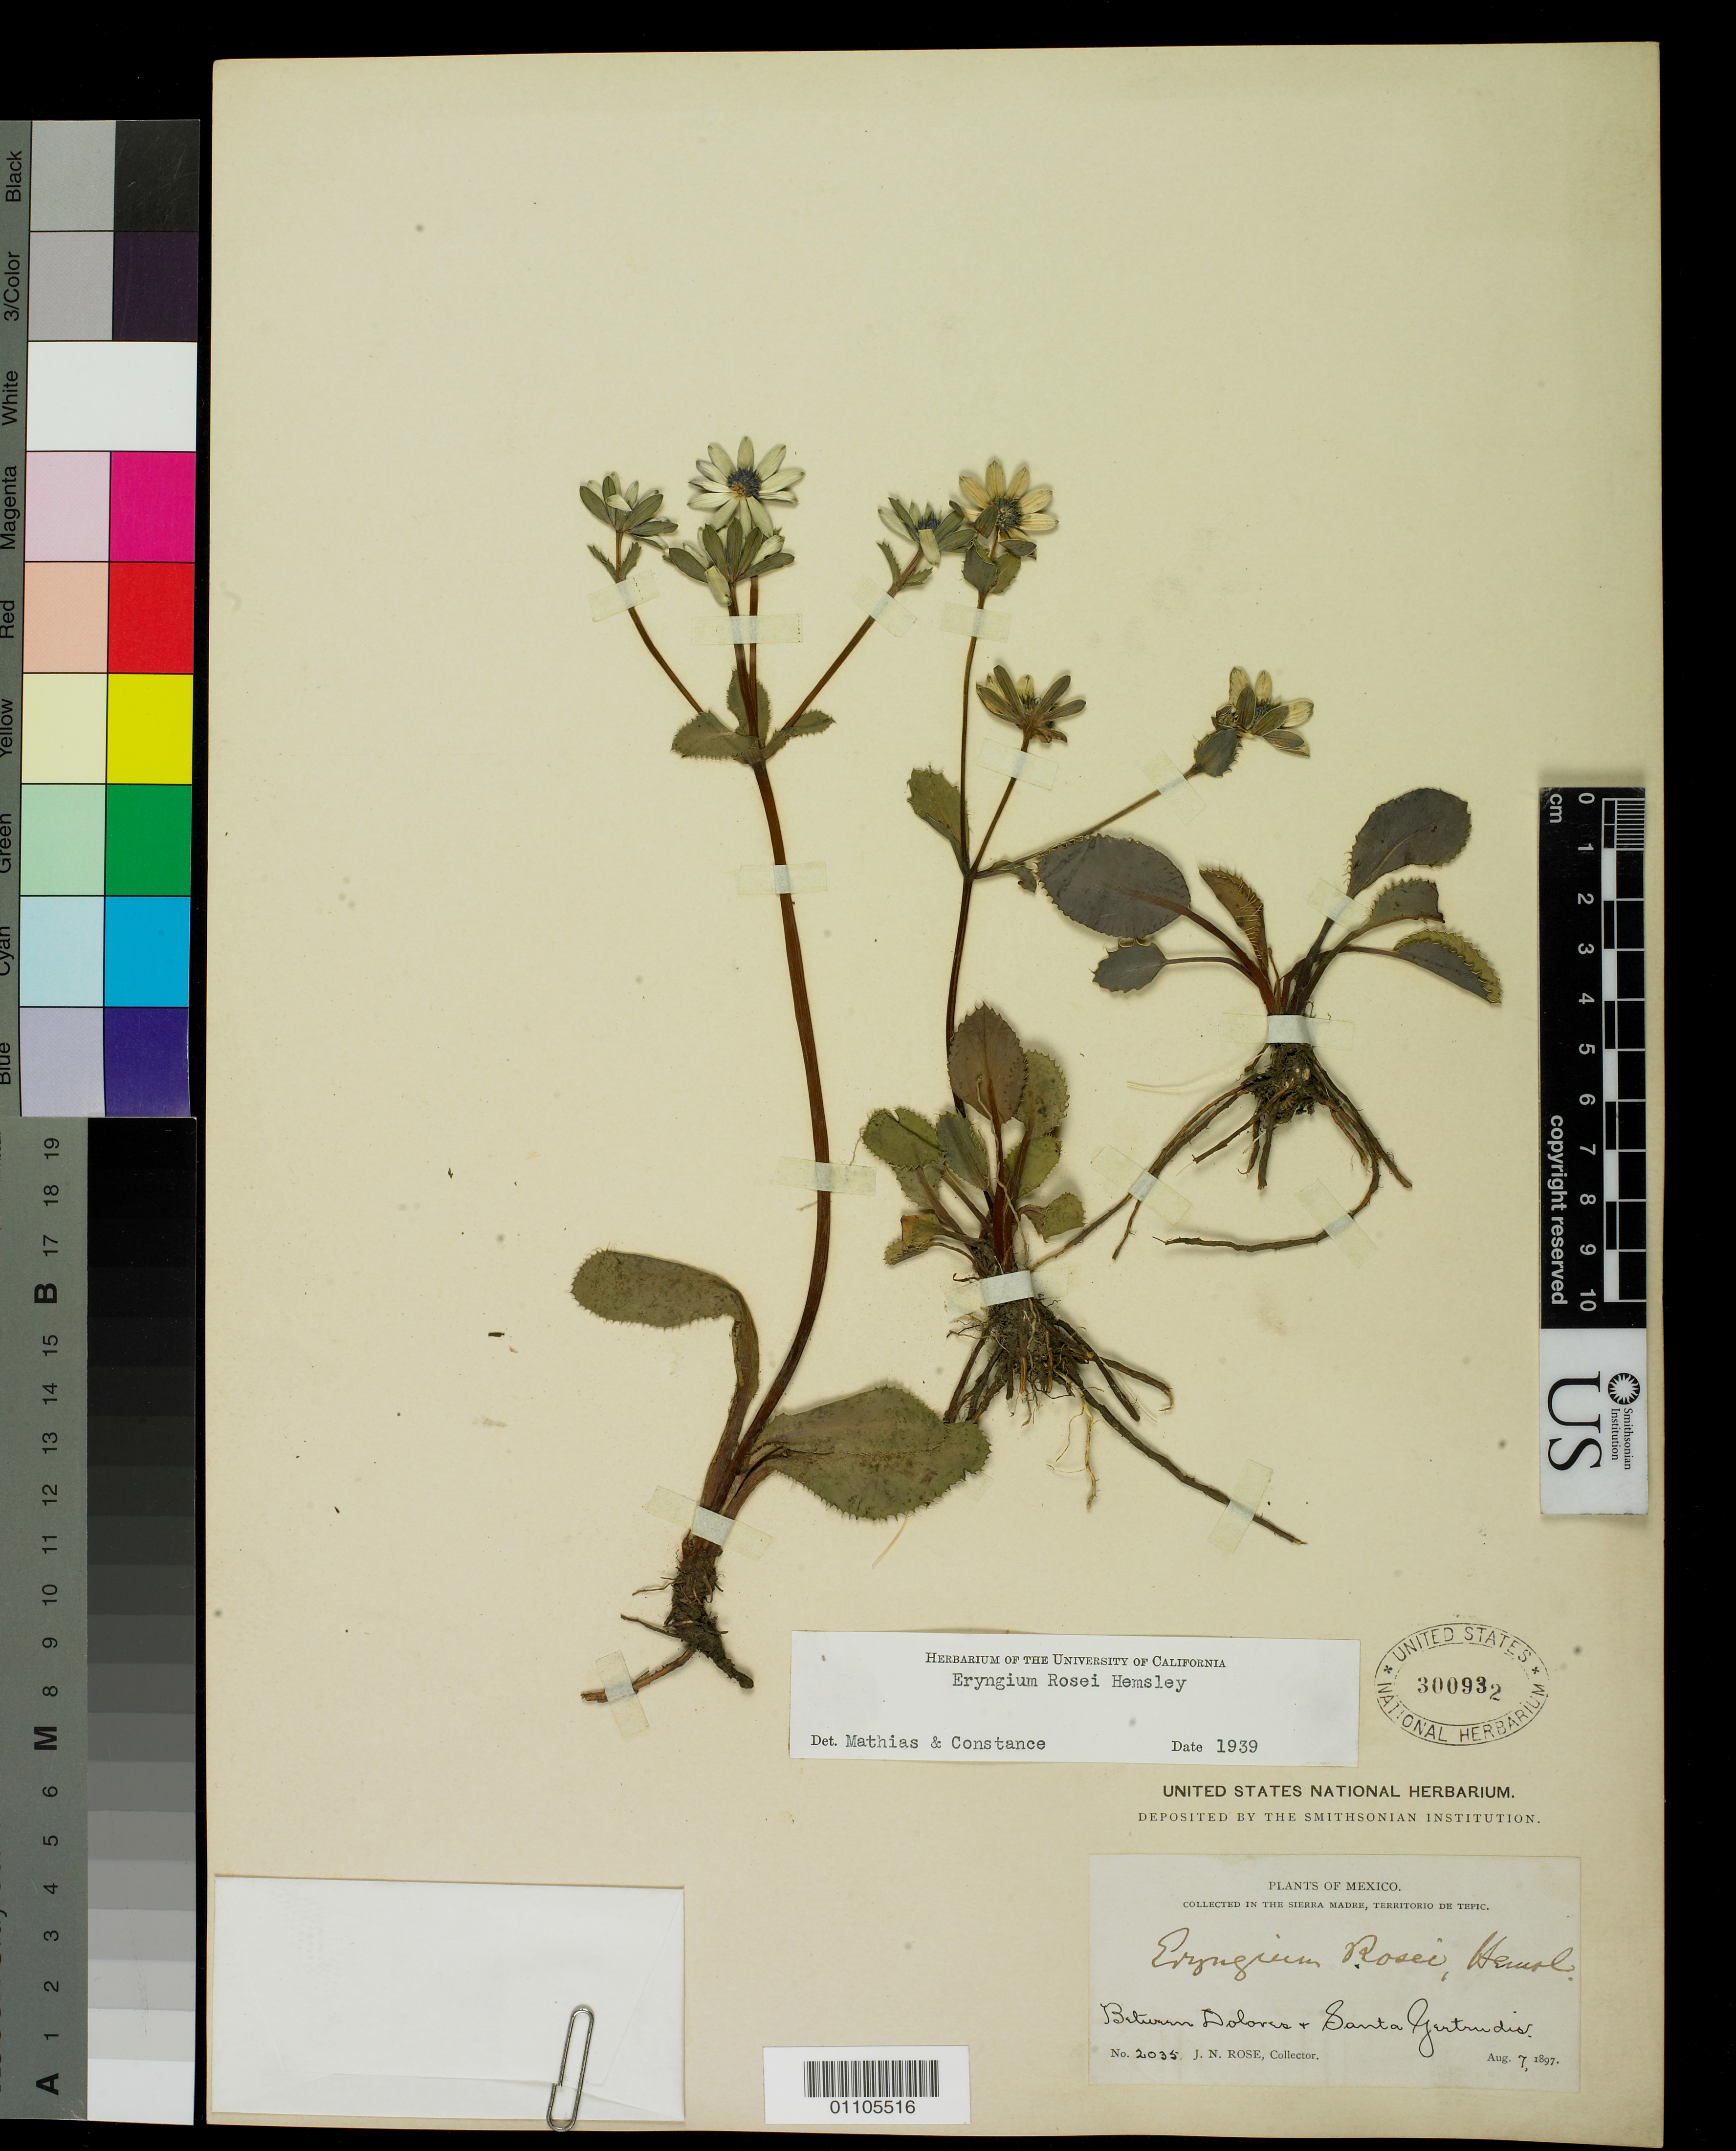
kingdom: Plantae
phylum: Tracheophyta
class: Magnoliopsida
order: Apiales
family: Apiaceae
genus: Eryngium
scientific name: Eryngium rosei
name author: Hemsl. in Hook. f.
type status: Lectotype; Syntype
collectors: J. N. Rose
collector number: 2035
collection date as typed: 07 Aug 1897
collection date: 1897-08-07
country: Mexico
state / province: Nayarit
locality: Sierra Madre, Territorio de Tepic. Between Dolores and Santa Gertrudis.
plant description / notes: Rose 3456 (USNH 302433) annotated "type!" by WBH [=W.B. Hemsley] and "TYPE!" by Mathias & Constance (1939) but they cite Rose 2035 (US) as "type" in Amer. Midl. Nat. 25: 379 (1941).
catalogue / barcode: US 300932